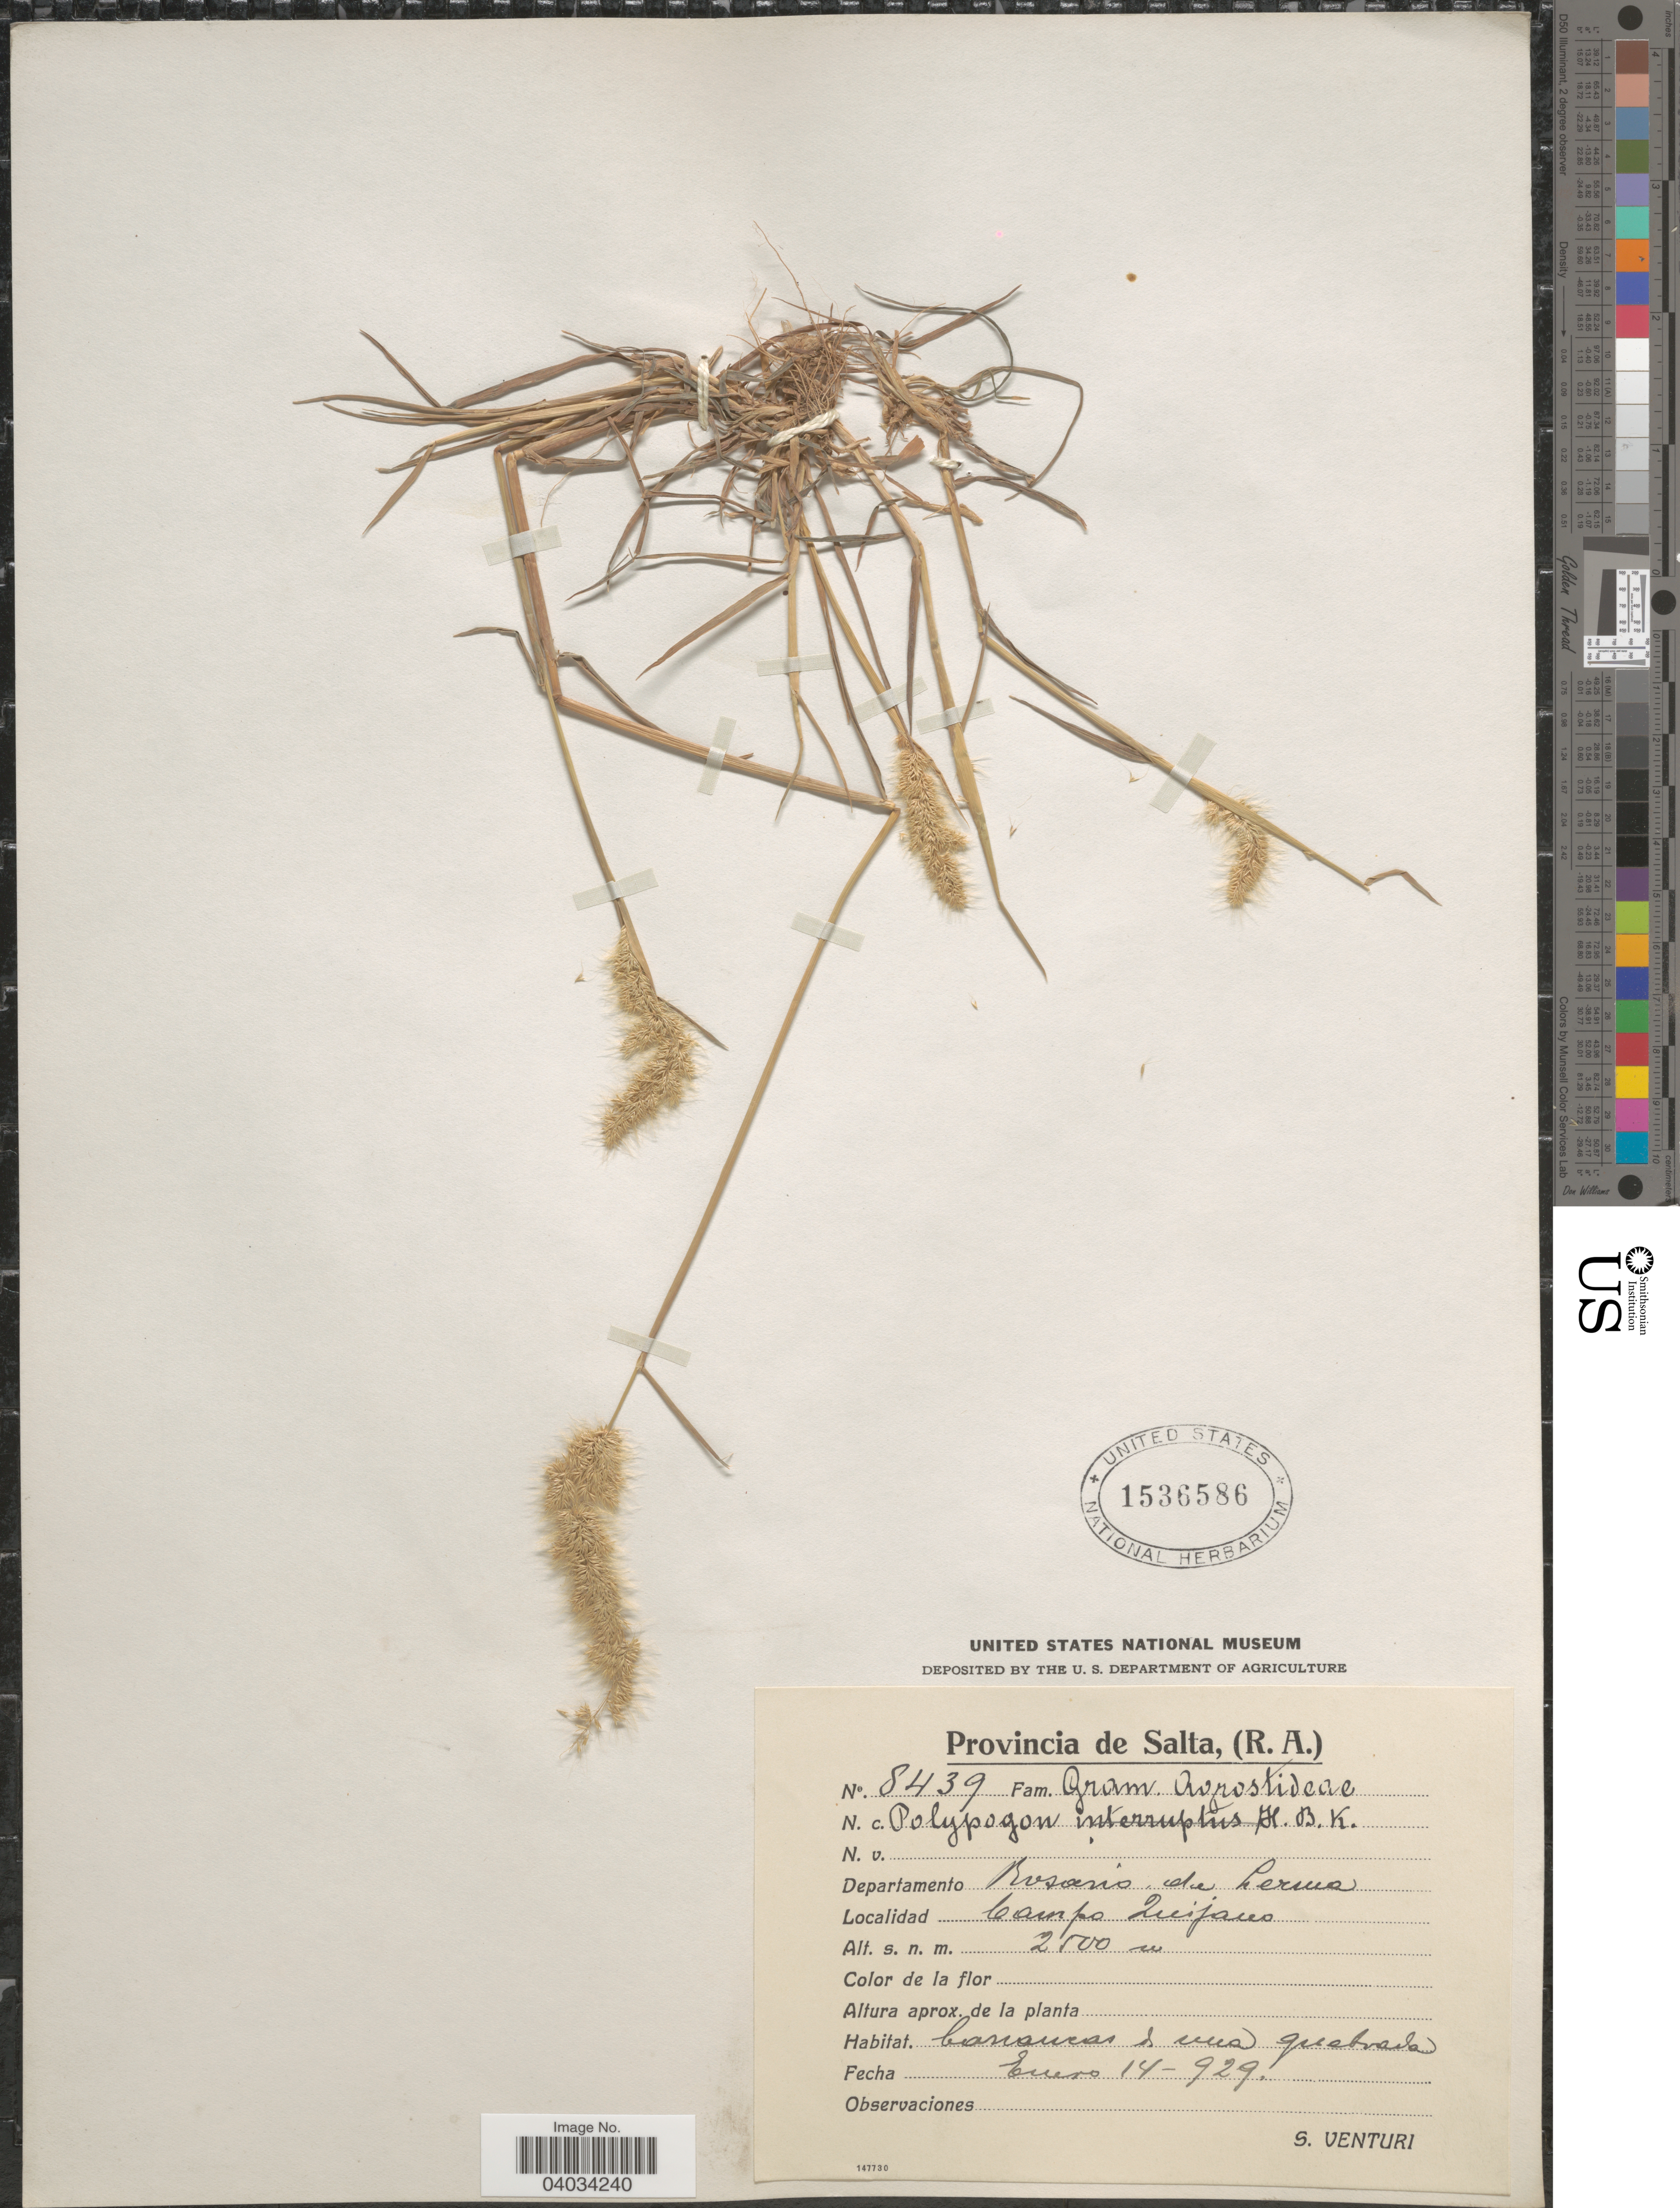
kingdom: Plantae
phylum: Tracheophyta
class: Liliopsida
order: Poales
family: Poaceae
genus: Polypogon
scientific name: Polypogon interruptus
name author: Kunth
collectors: S. Venturi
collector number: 8439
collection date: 1929-01-14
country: Argentina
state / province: Salta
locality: Departamento Rosario de Lerma. Campo Quijano.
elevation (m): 2500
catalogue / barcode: US 1536586